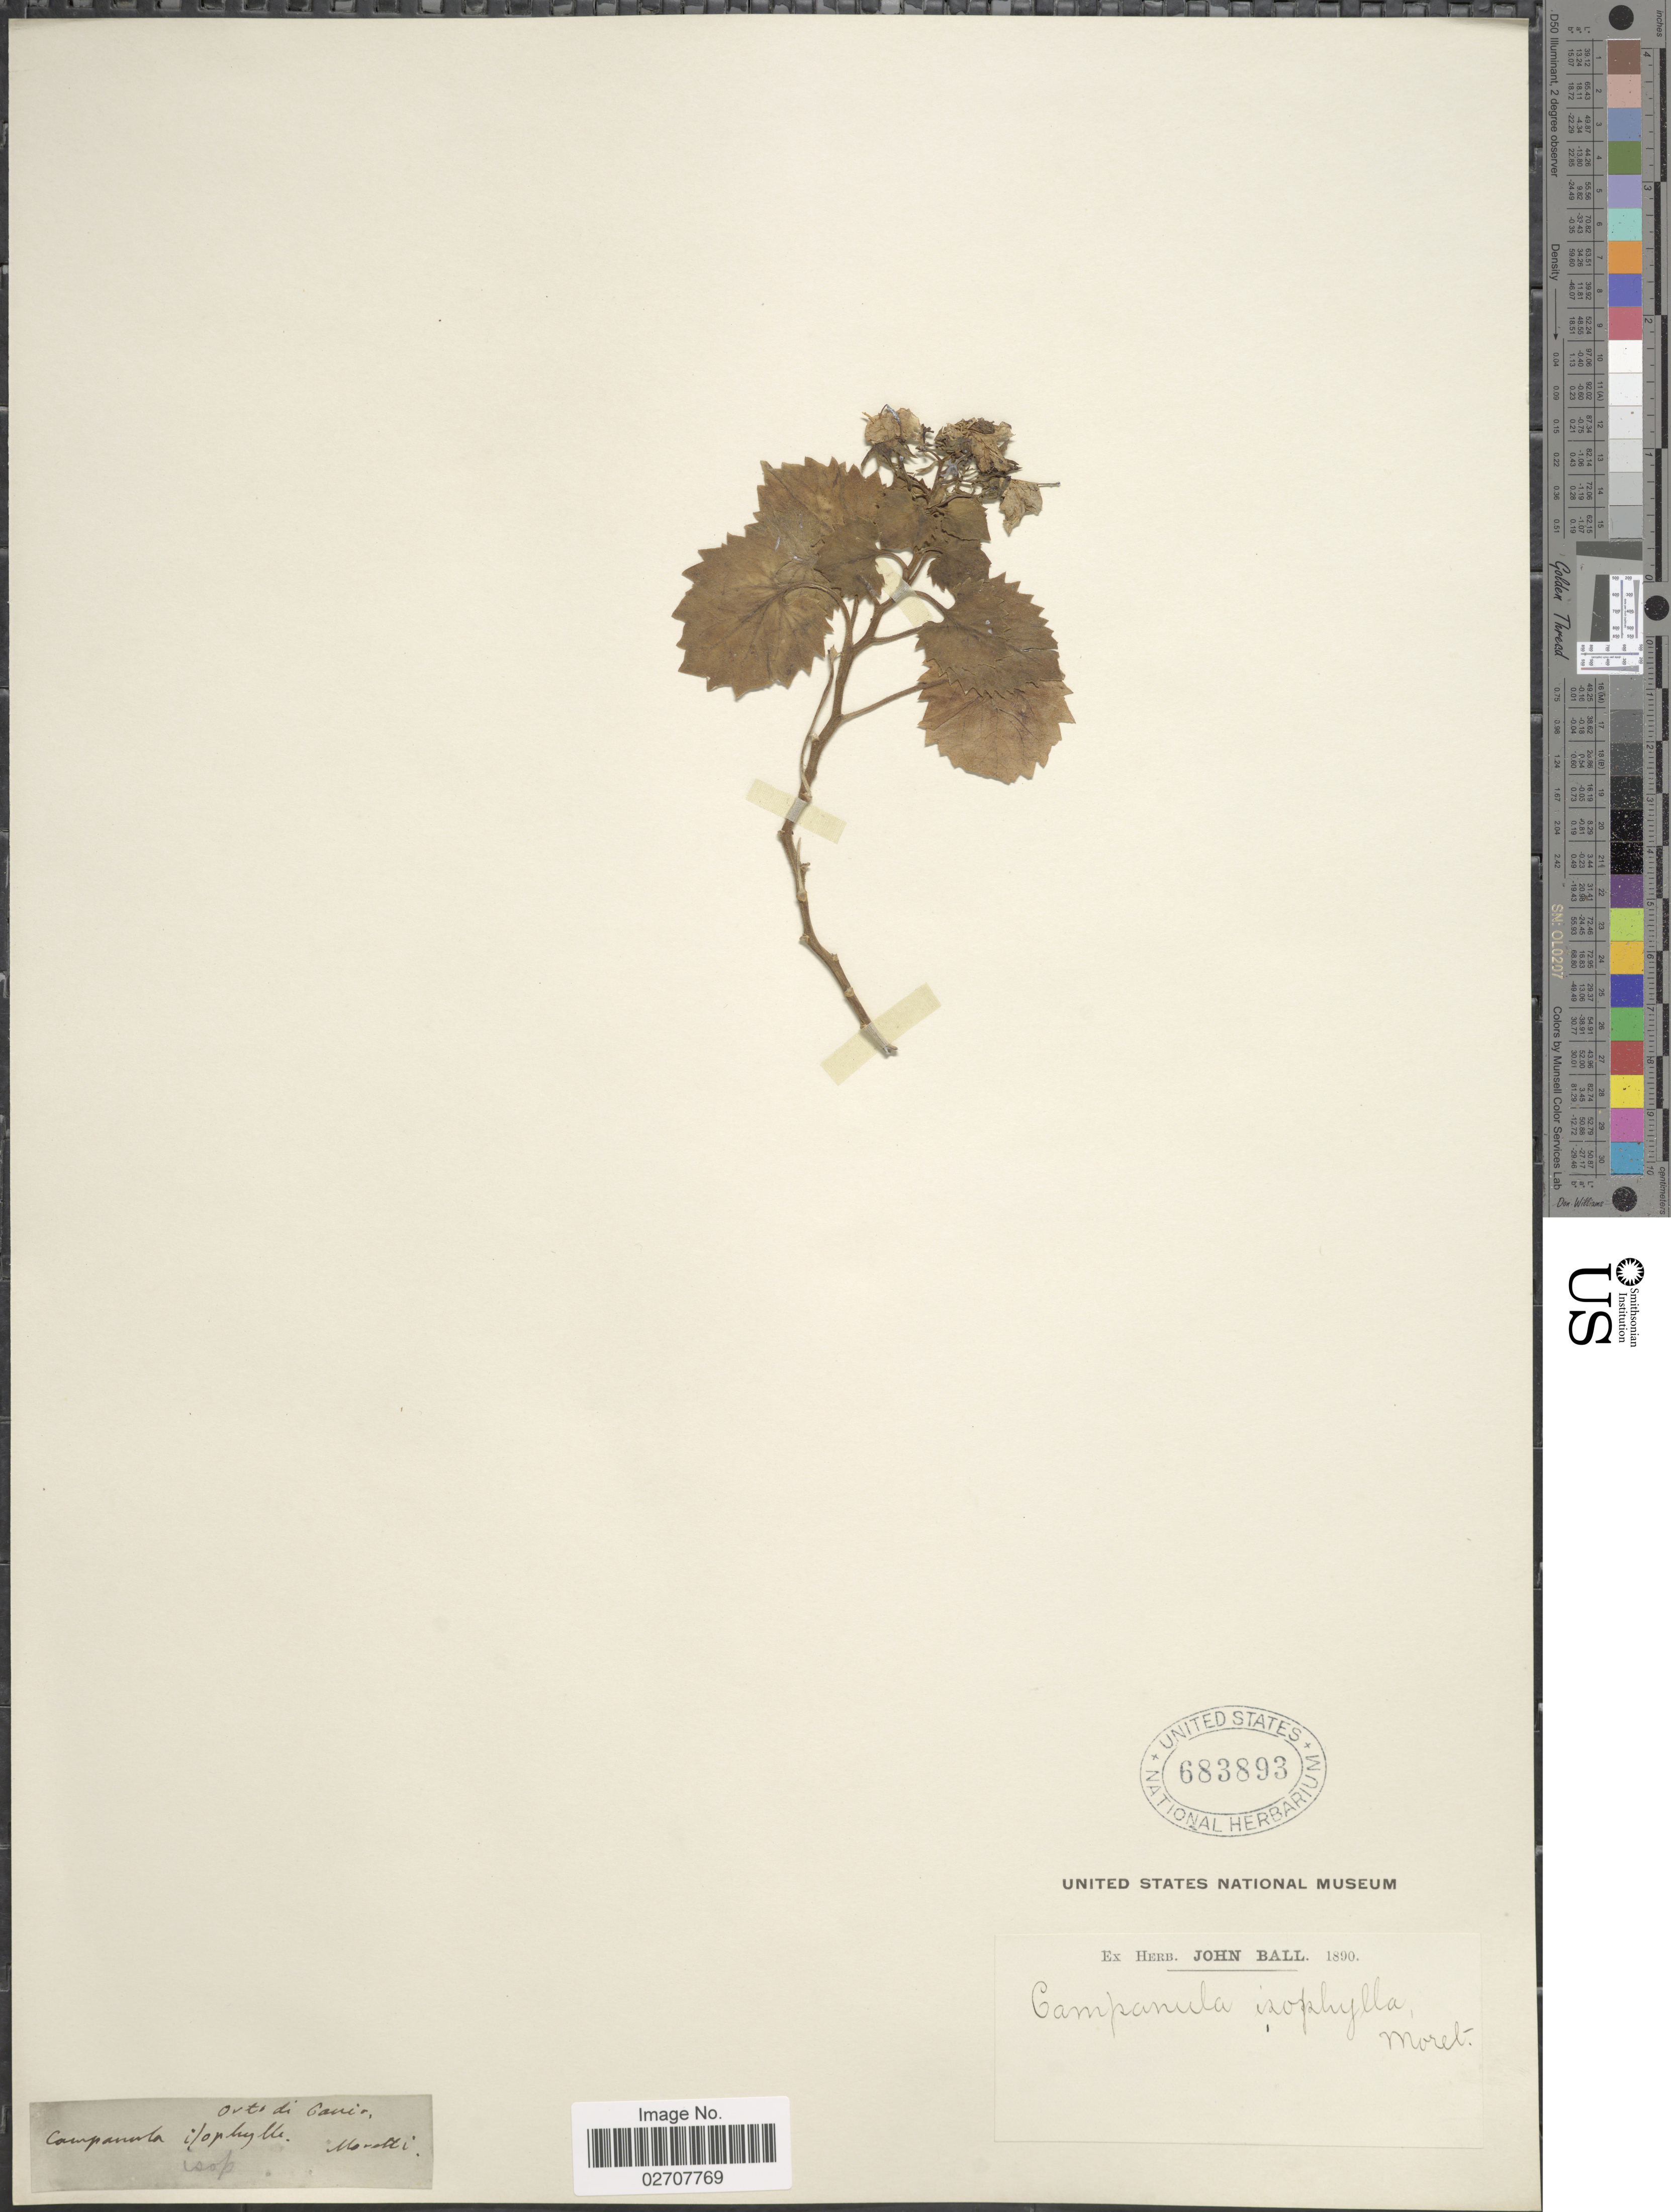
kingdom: Plantae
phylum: Tracheophyta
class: Magnoliopsida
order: Asterales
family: Campanulaceae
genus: Campanula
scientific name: Campanula isophylla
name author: Moretti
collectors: -. Moretti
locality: Orto di Canio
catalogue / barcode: US 683893